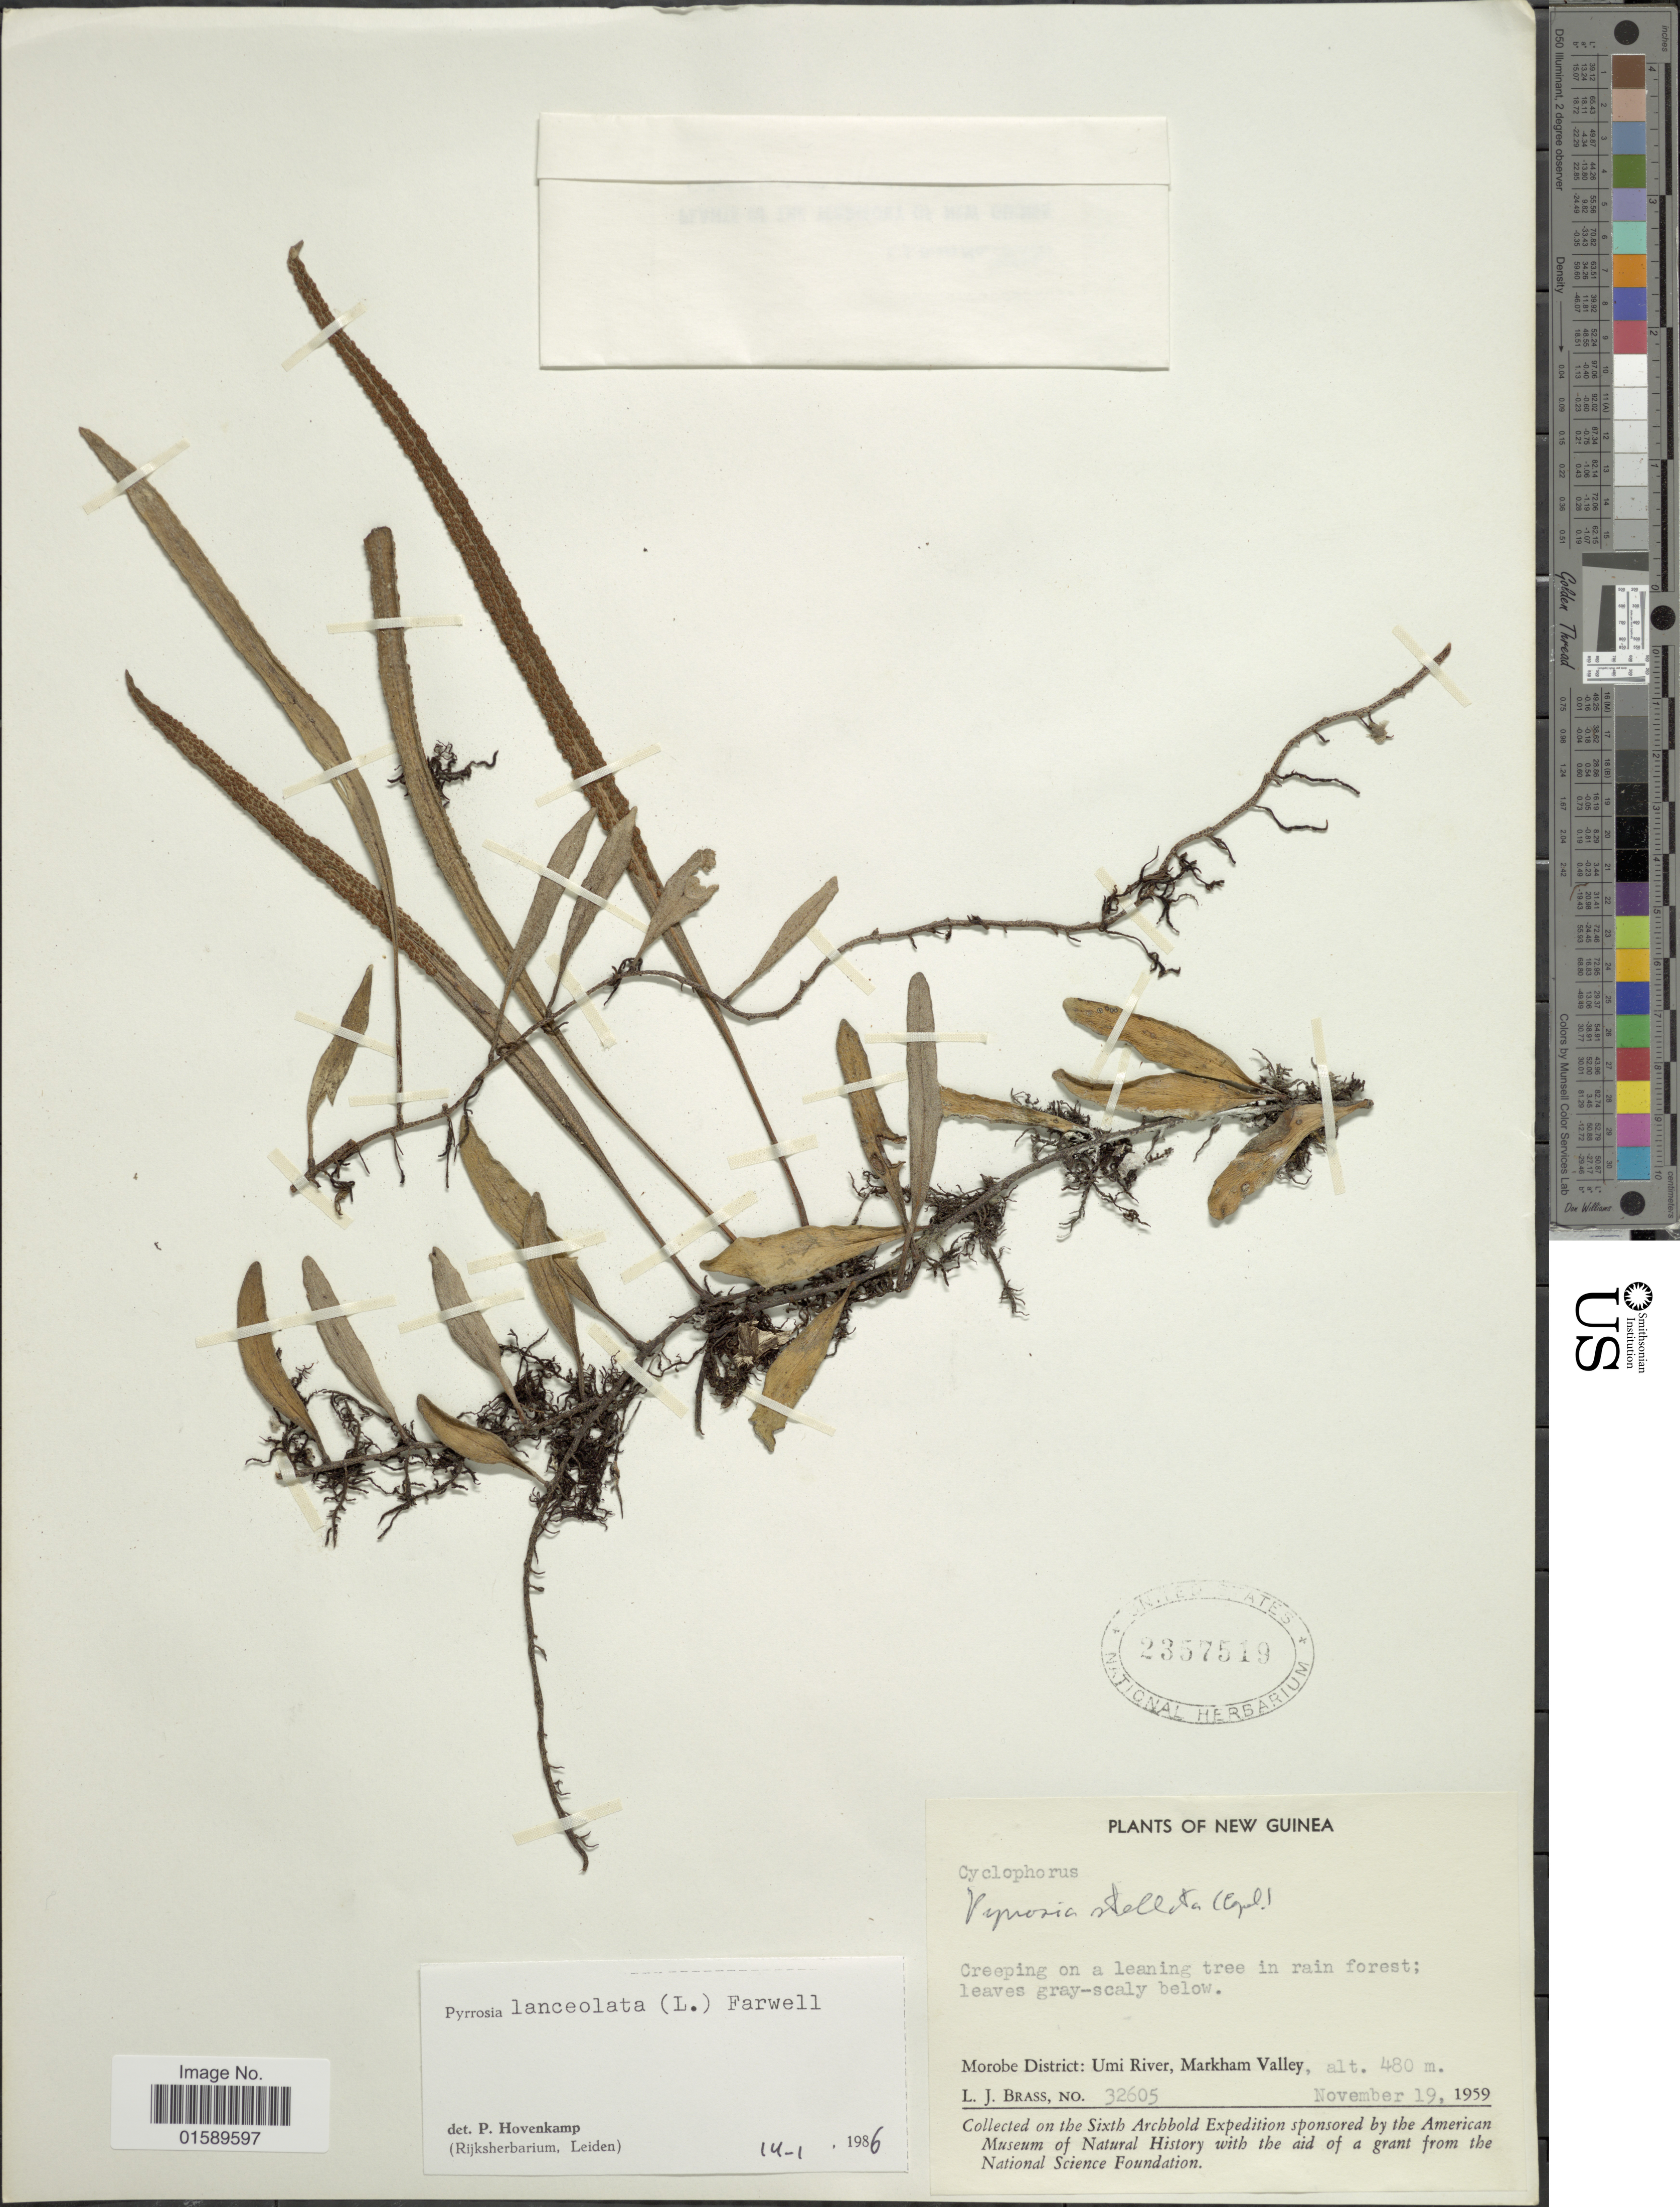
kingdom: Plantae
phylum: Tracheophyta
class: Polypodiopsida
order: Polypodiales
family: Polypodiaceae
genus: Pyrrosia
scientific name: Pyrrosia lanceolata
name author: (L.) Farw.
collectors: L. J. Brass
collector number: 32605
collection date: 1959-11-19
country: Papua New Guinea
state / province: Morobe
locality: New Guinea. Morobe District: Umi River, Markham Valley.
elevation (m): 480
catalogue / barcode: US 2357519